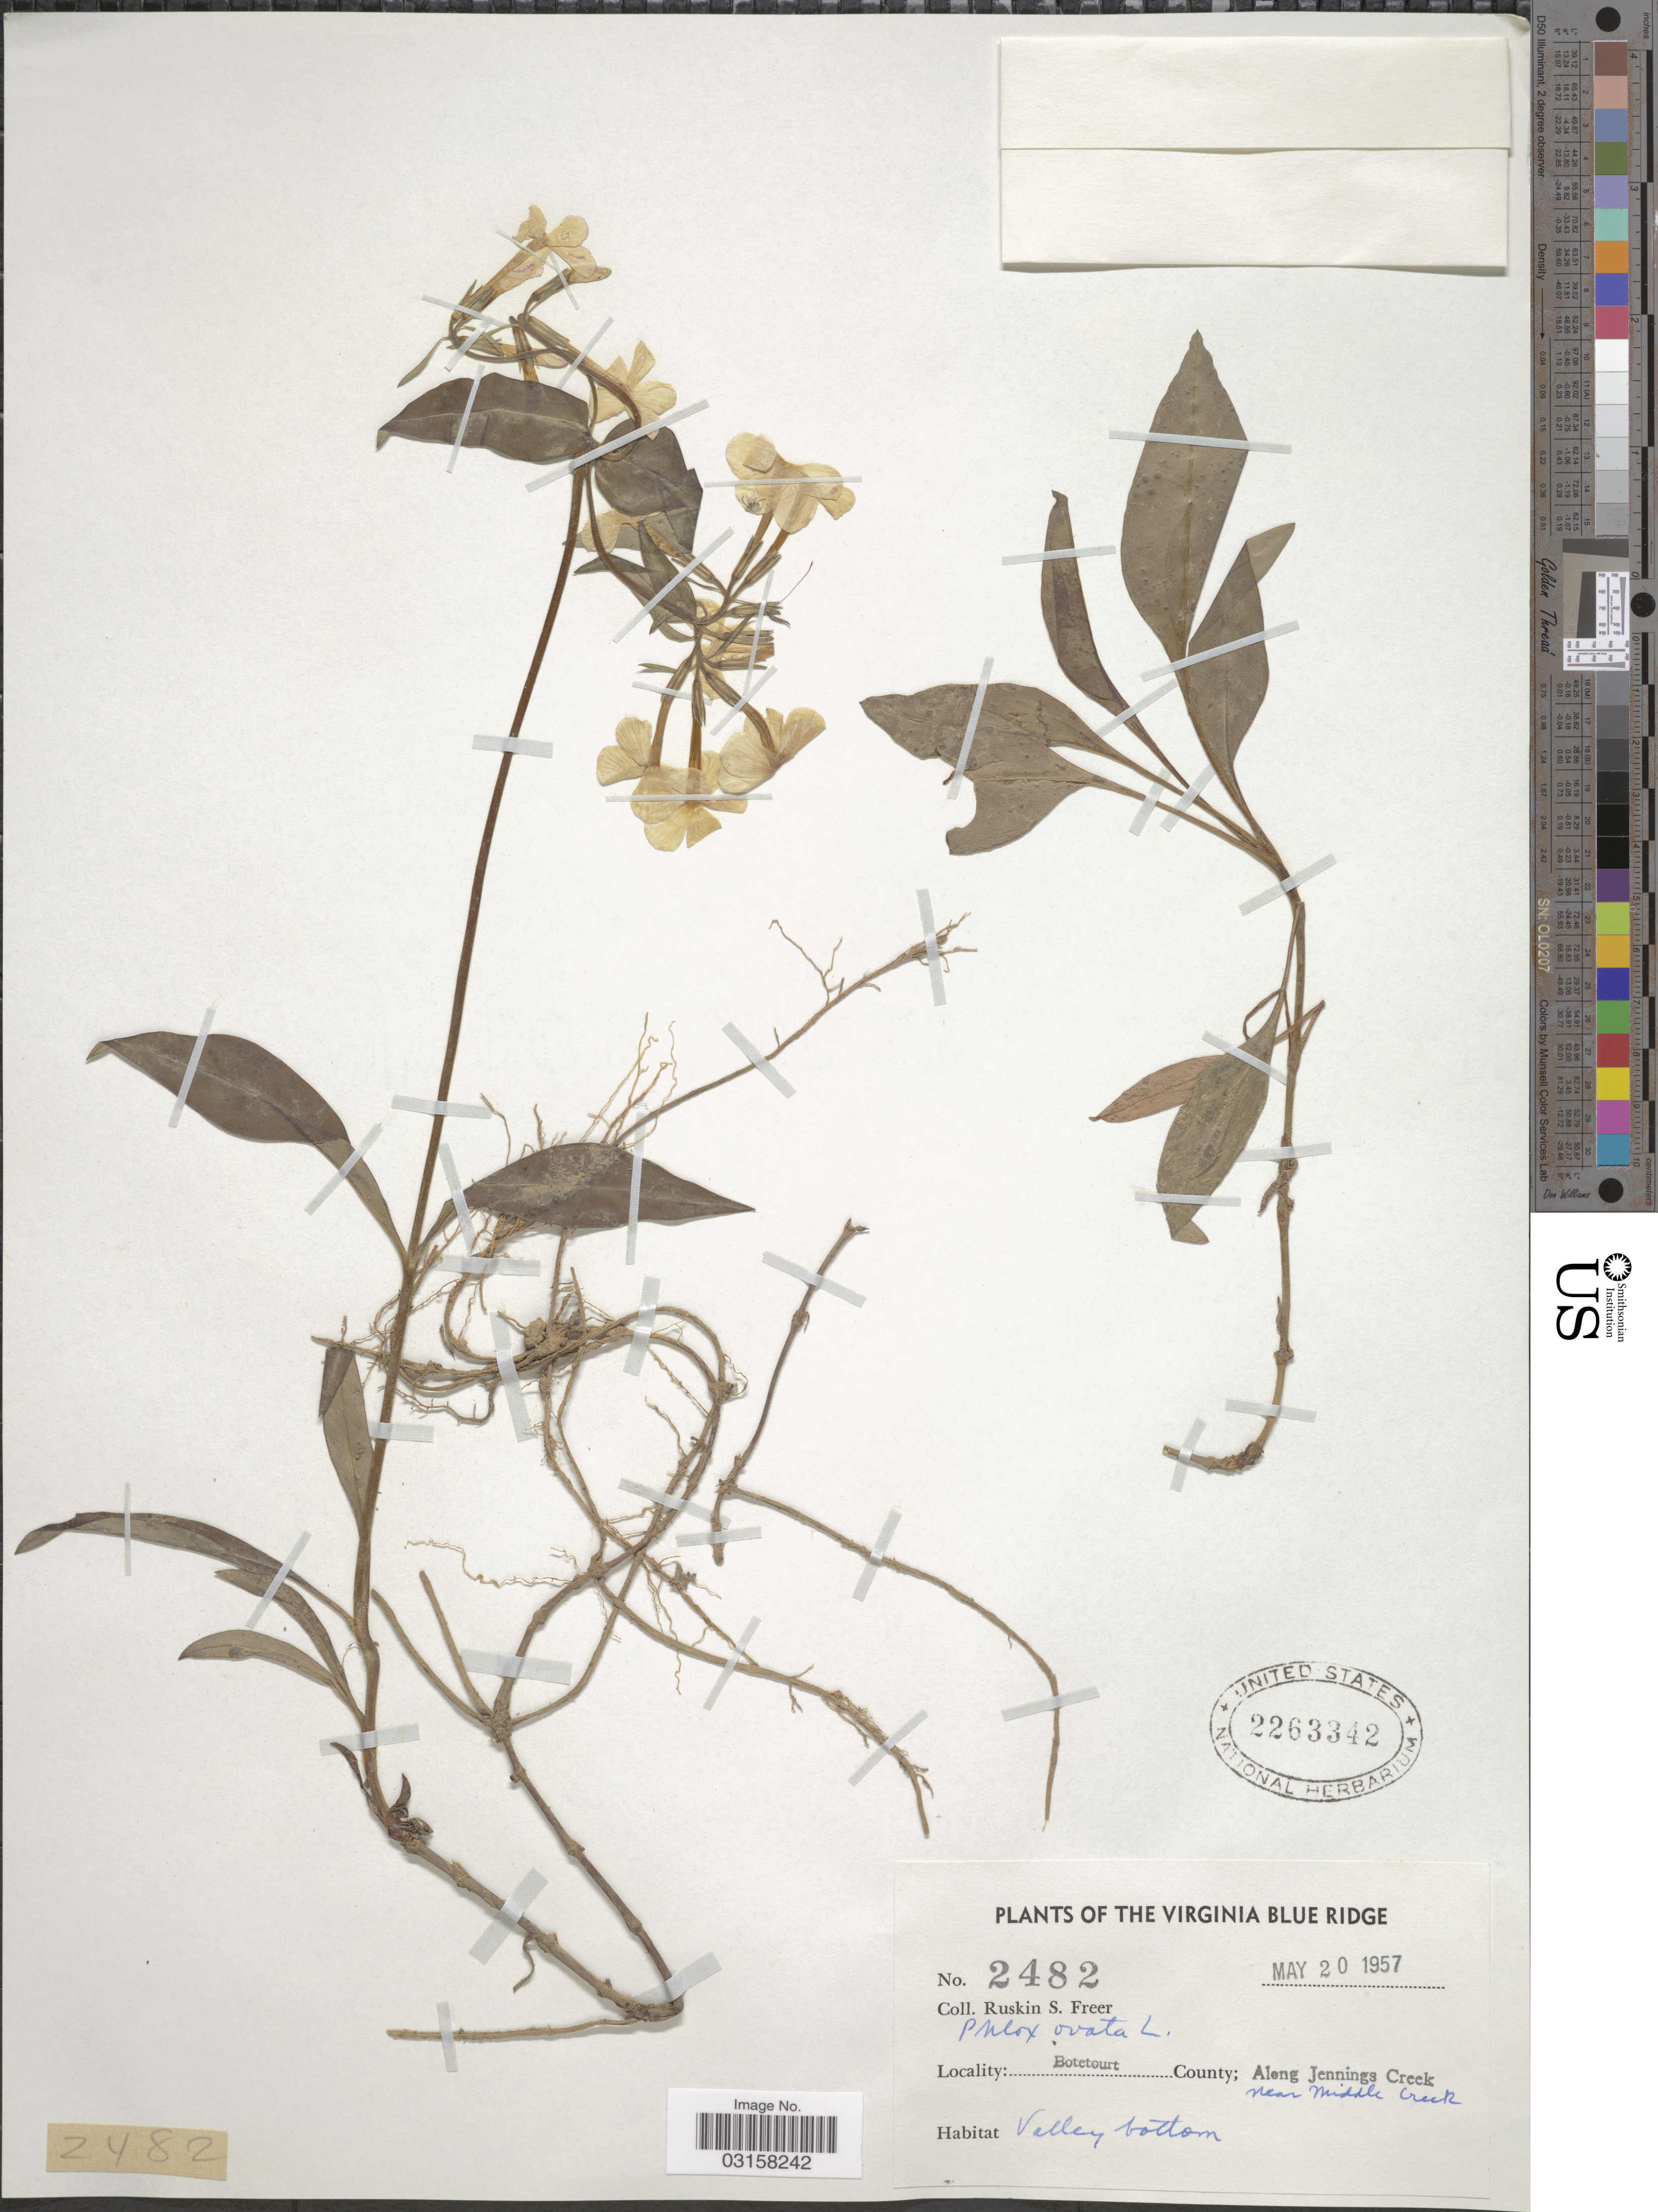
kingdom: Plantae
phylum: Tracheophyta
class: Magnoliopsida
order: Ericales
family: Polemoniaceae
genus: Phlox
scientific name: Phlox ovata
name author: L.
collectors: R. Freer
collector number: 2482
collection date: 1957-05-20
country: United States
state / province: Virginia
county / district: Botetourt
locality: Virginia Blue Ridge. Botetourt County; Along Jennings Creek, near Middle Creek.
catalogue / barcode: US 2263342